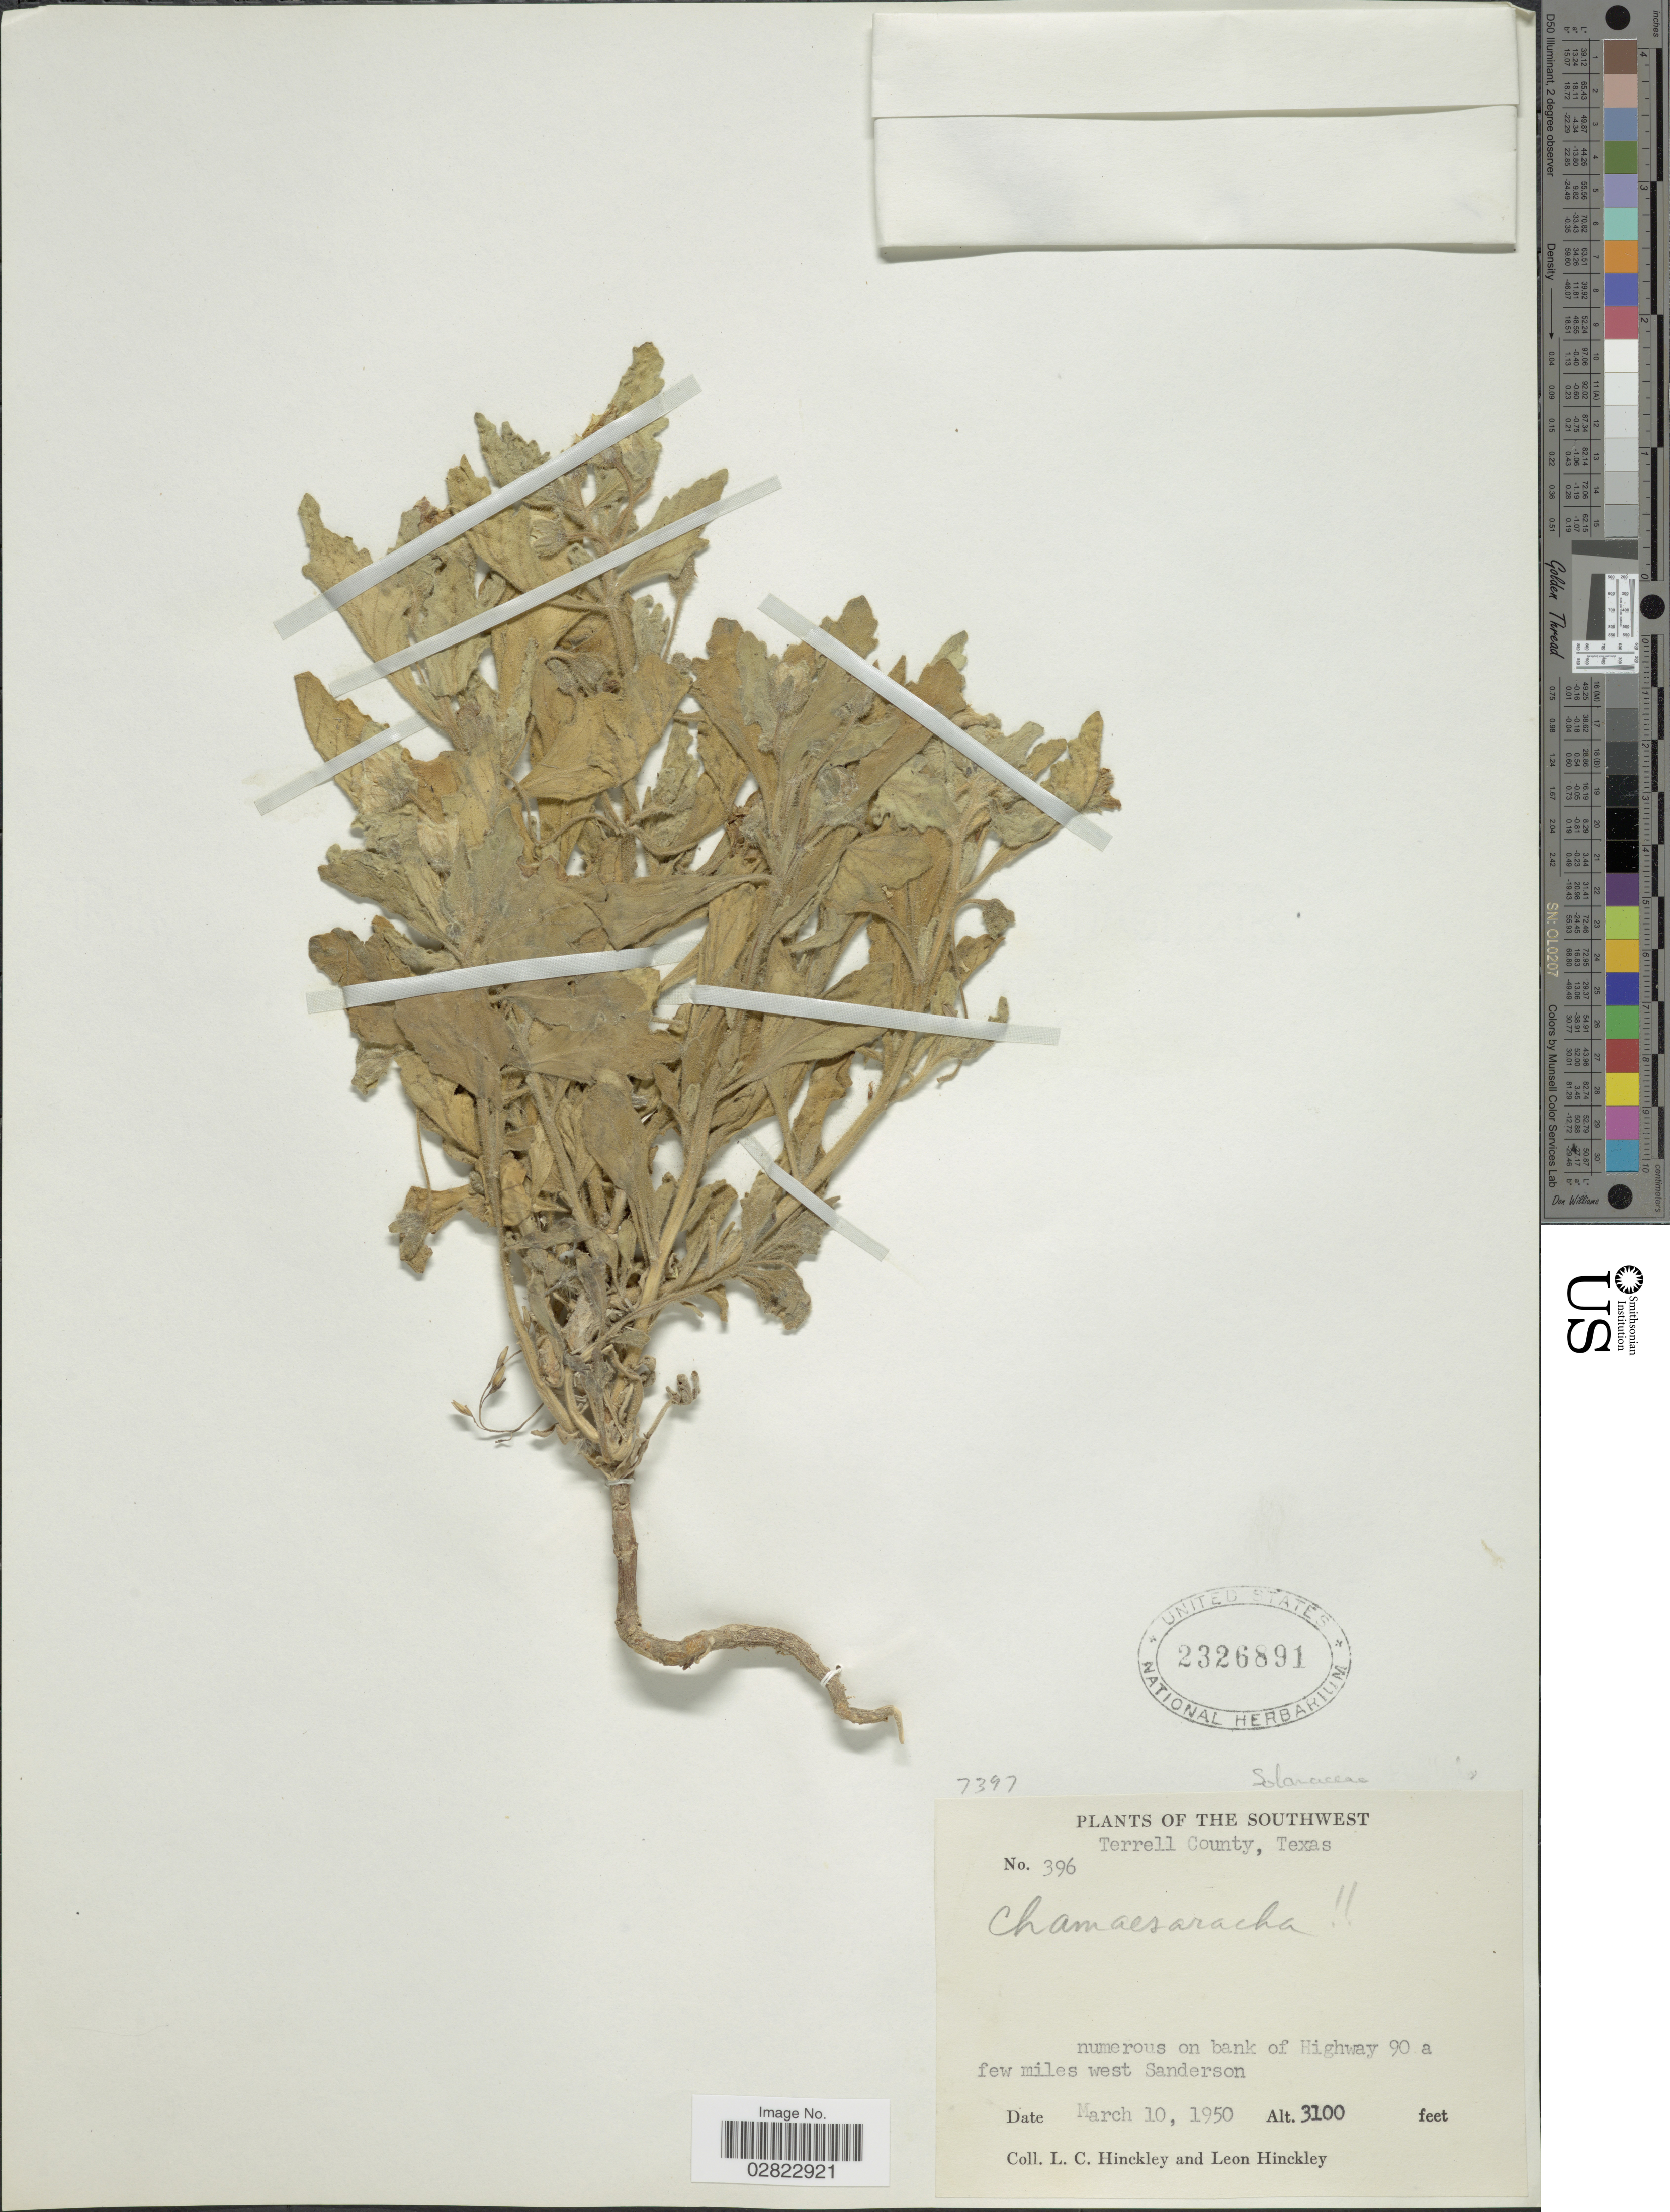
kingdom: Plantae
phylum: Tracheophyta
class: Magnoliopsida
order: Solanales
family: Solanaceae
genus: Chamaesaracha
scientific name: Chamaesaracha sp.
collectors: L. Hinckley & L. Hinckley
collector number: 396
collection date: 1950-03-10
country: United States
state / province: Texas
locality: The Southwest, Terrell County, numerous on bank of Highway 90 a few miles west Sanderson.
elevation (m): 945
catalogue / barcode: US 2326891